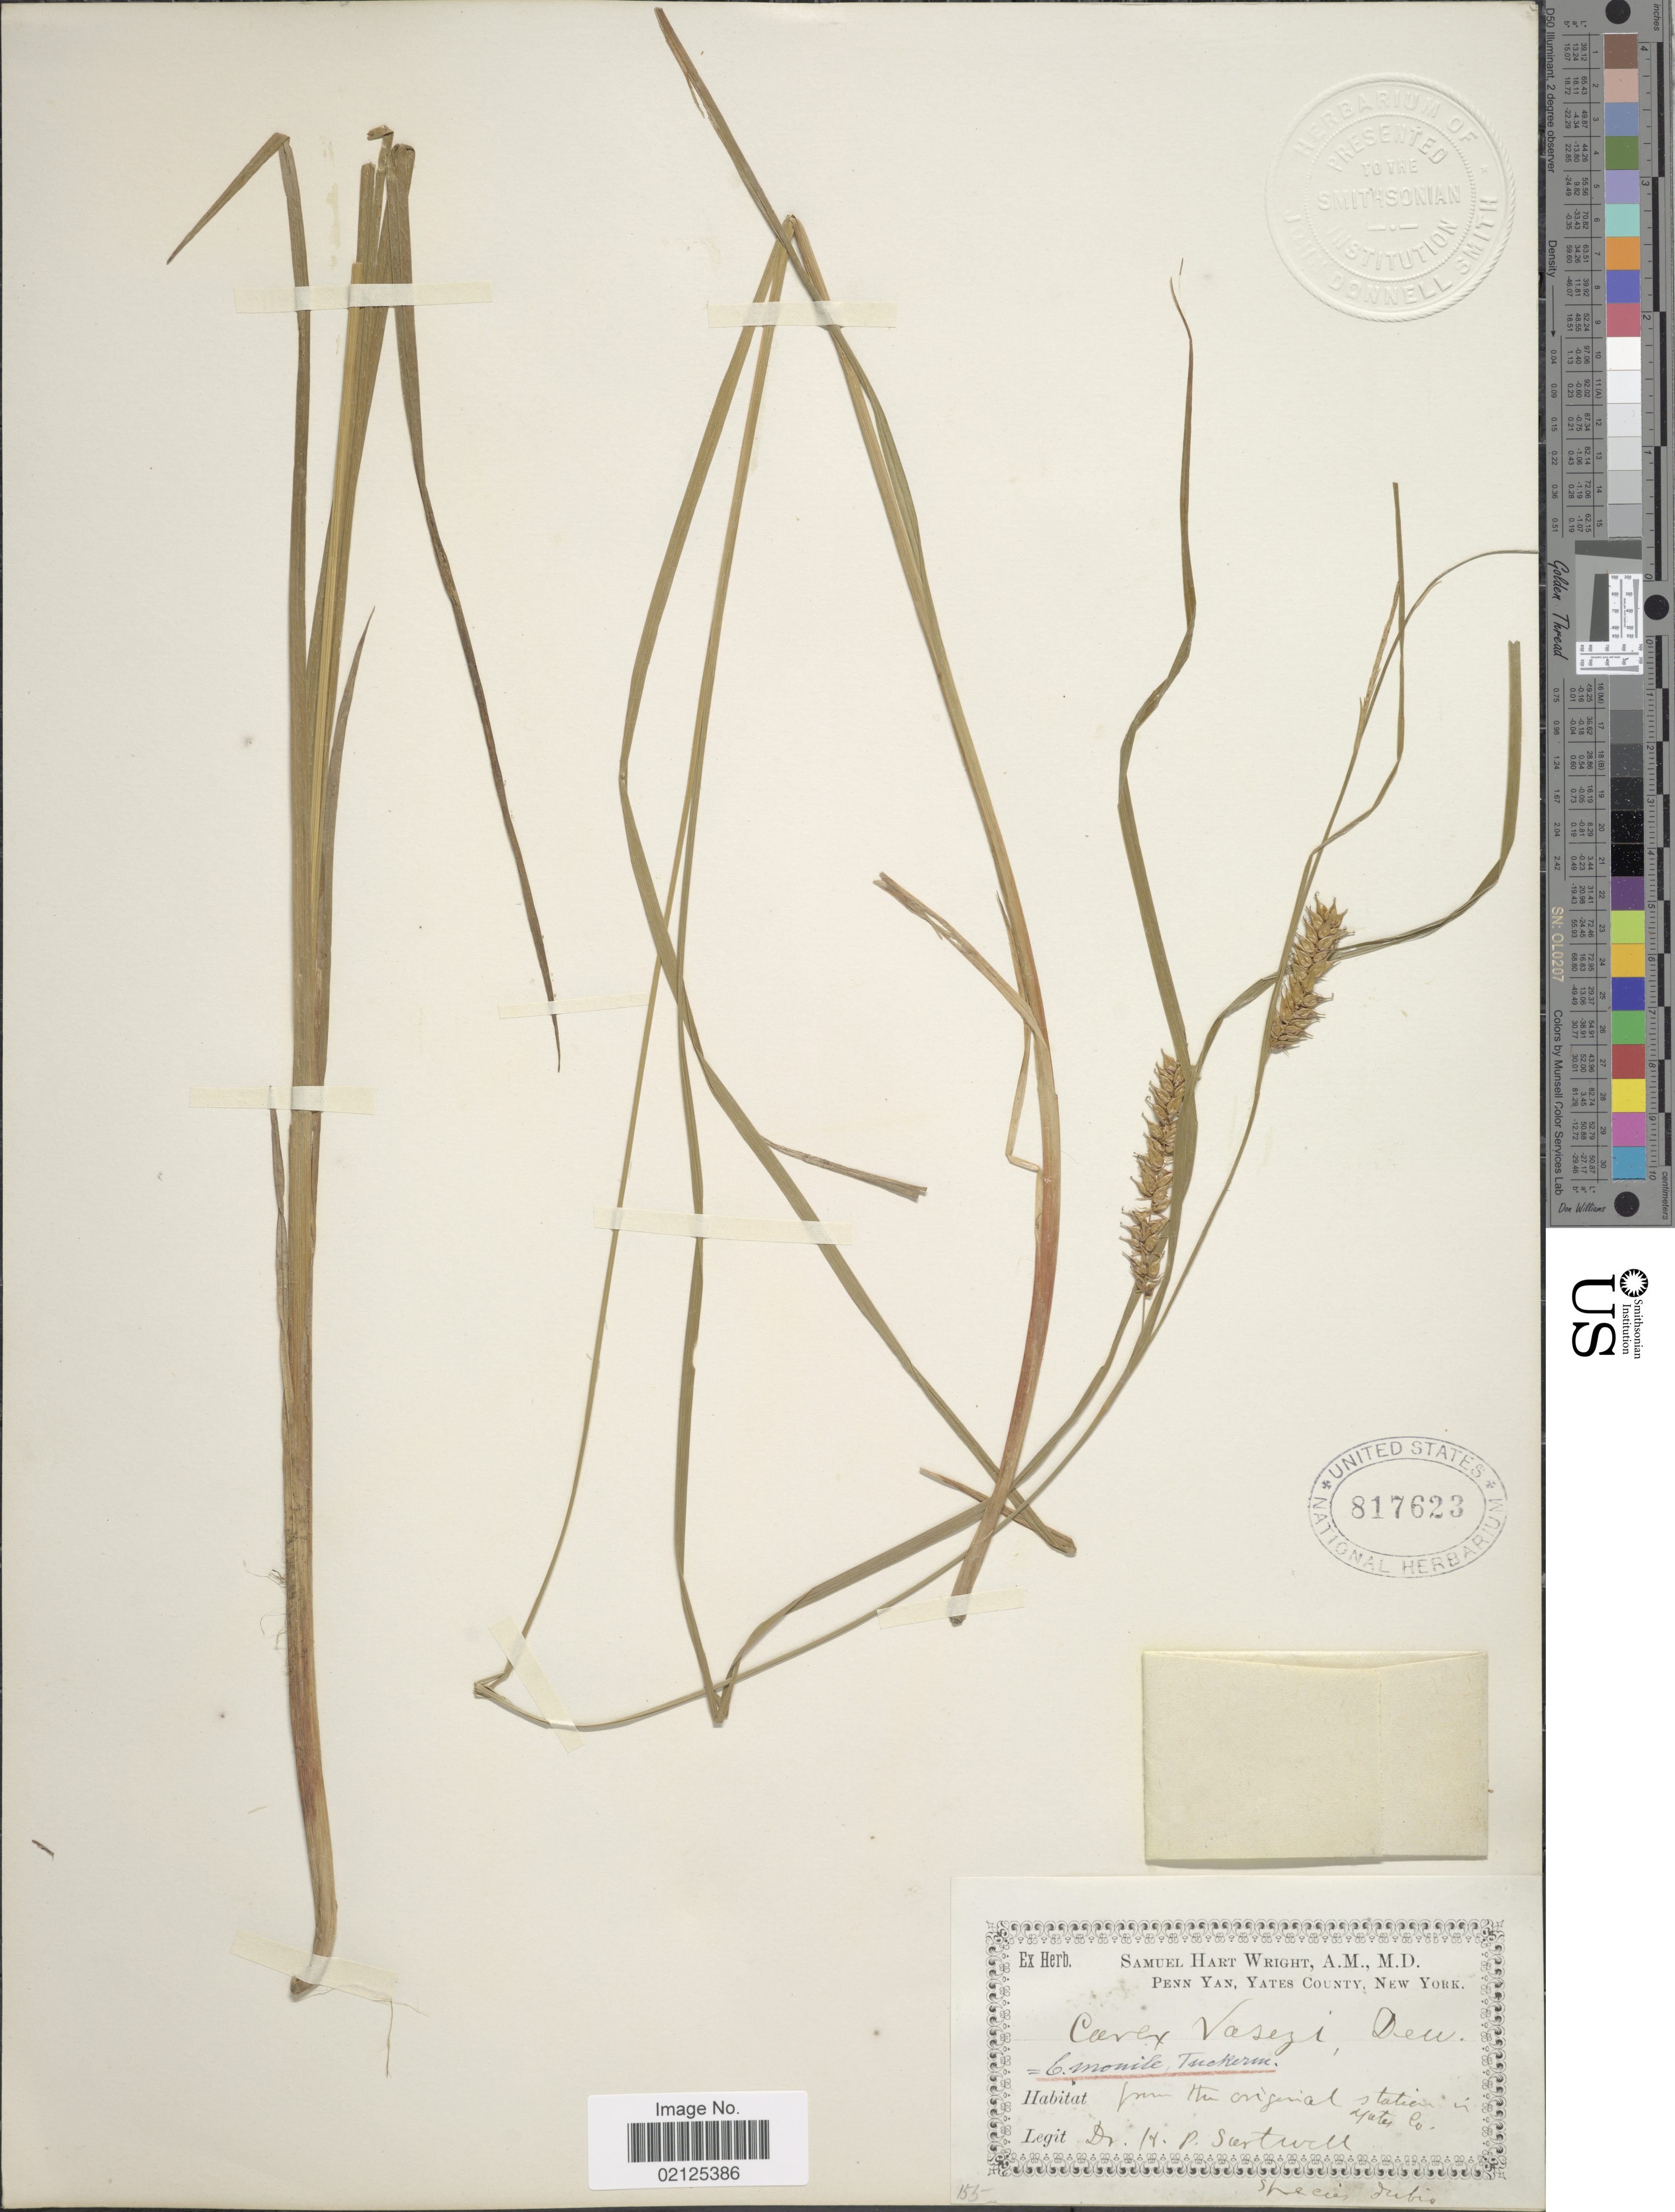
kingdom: Plantae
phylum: Tracheophyta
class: Liliopsida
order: Poales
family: Cyperaceae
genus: Carex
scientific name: Carex vesicaria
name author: L.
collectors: H. P. Sartwell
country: United States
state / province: New York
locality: From the original station in Yates Co.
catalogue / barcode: US 817623